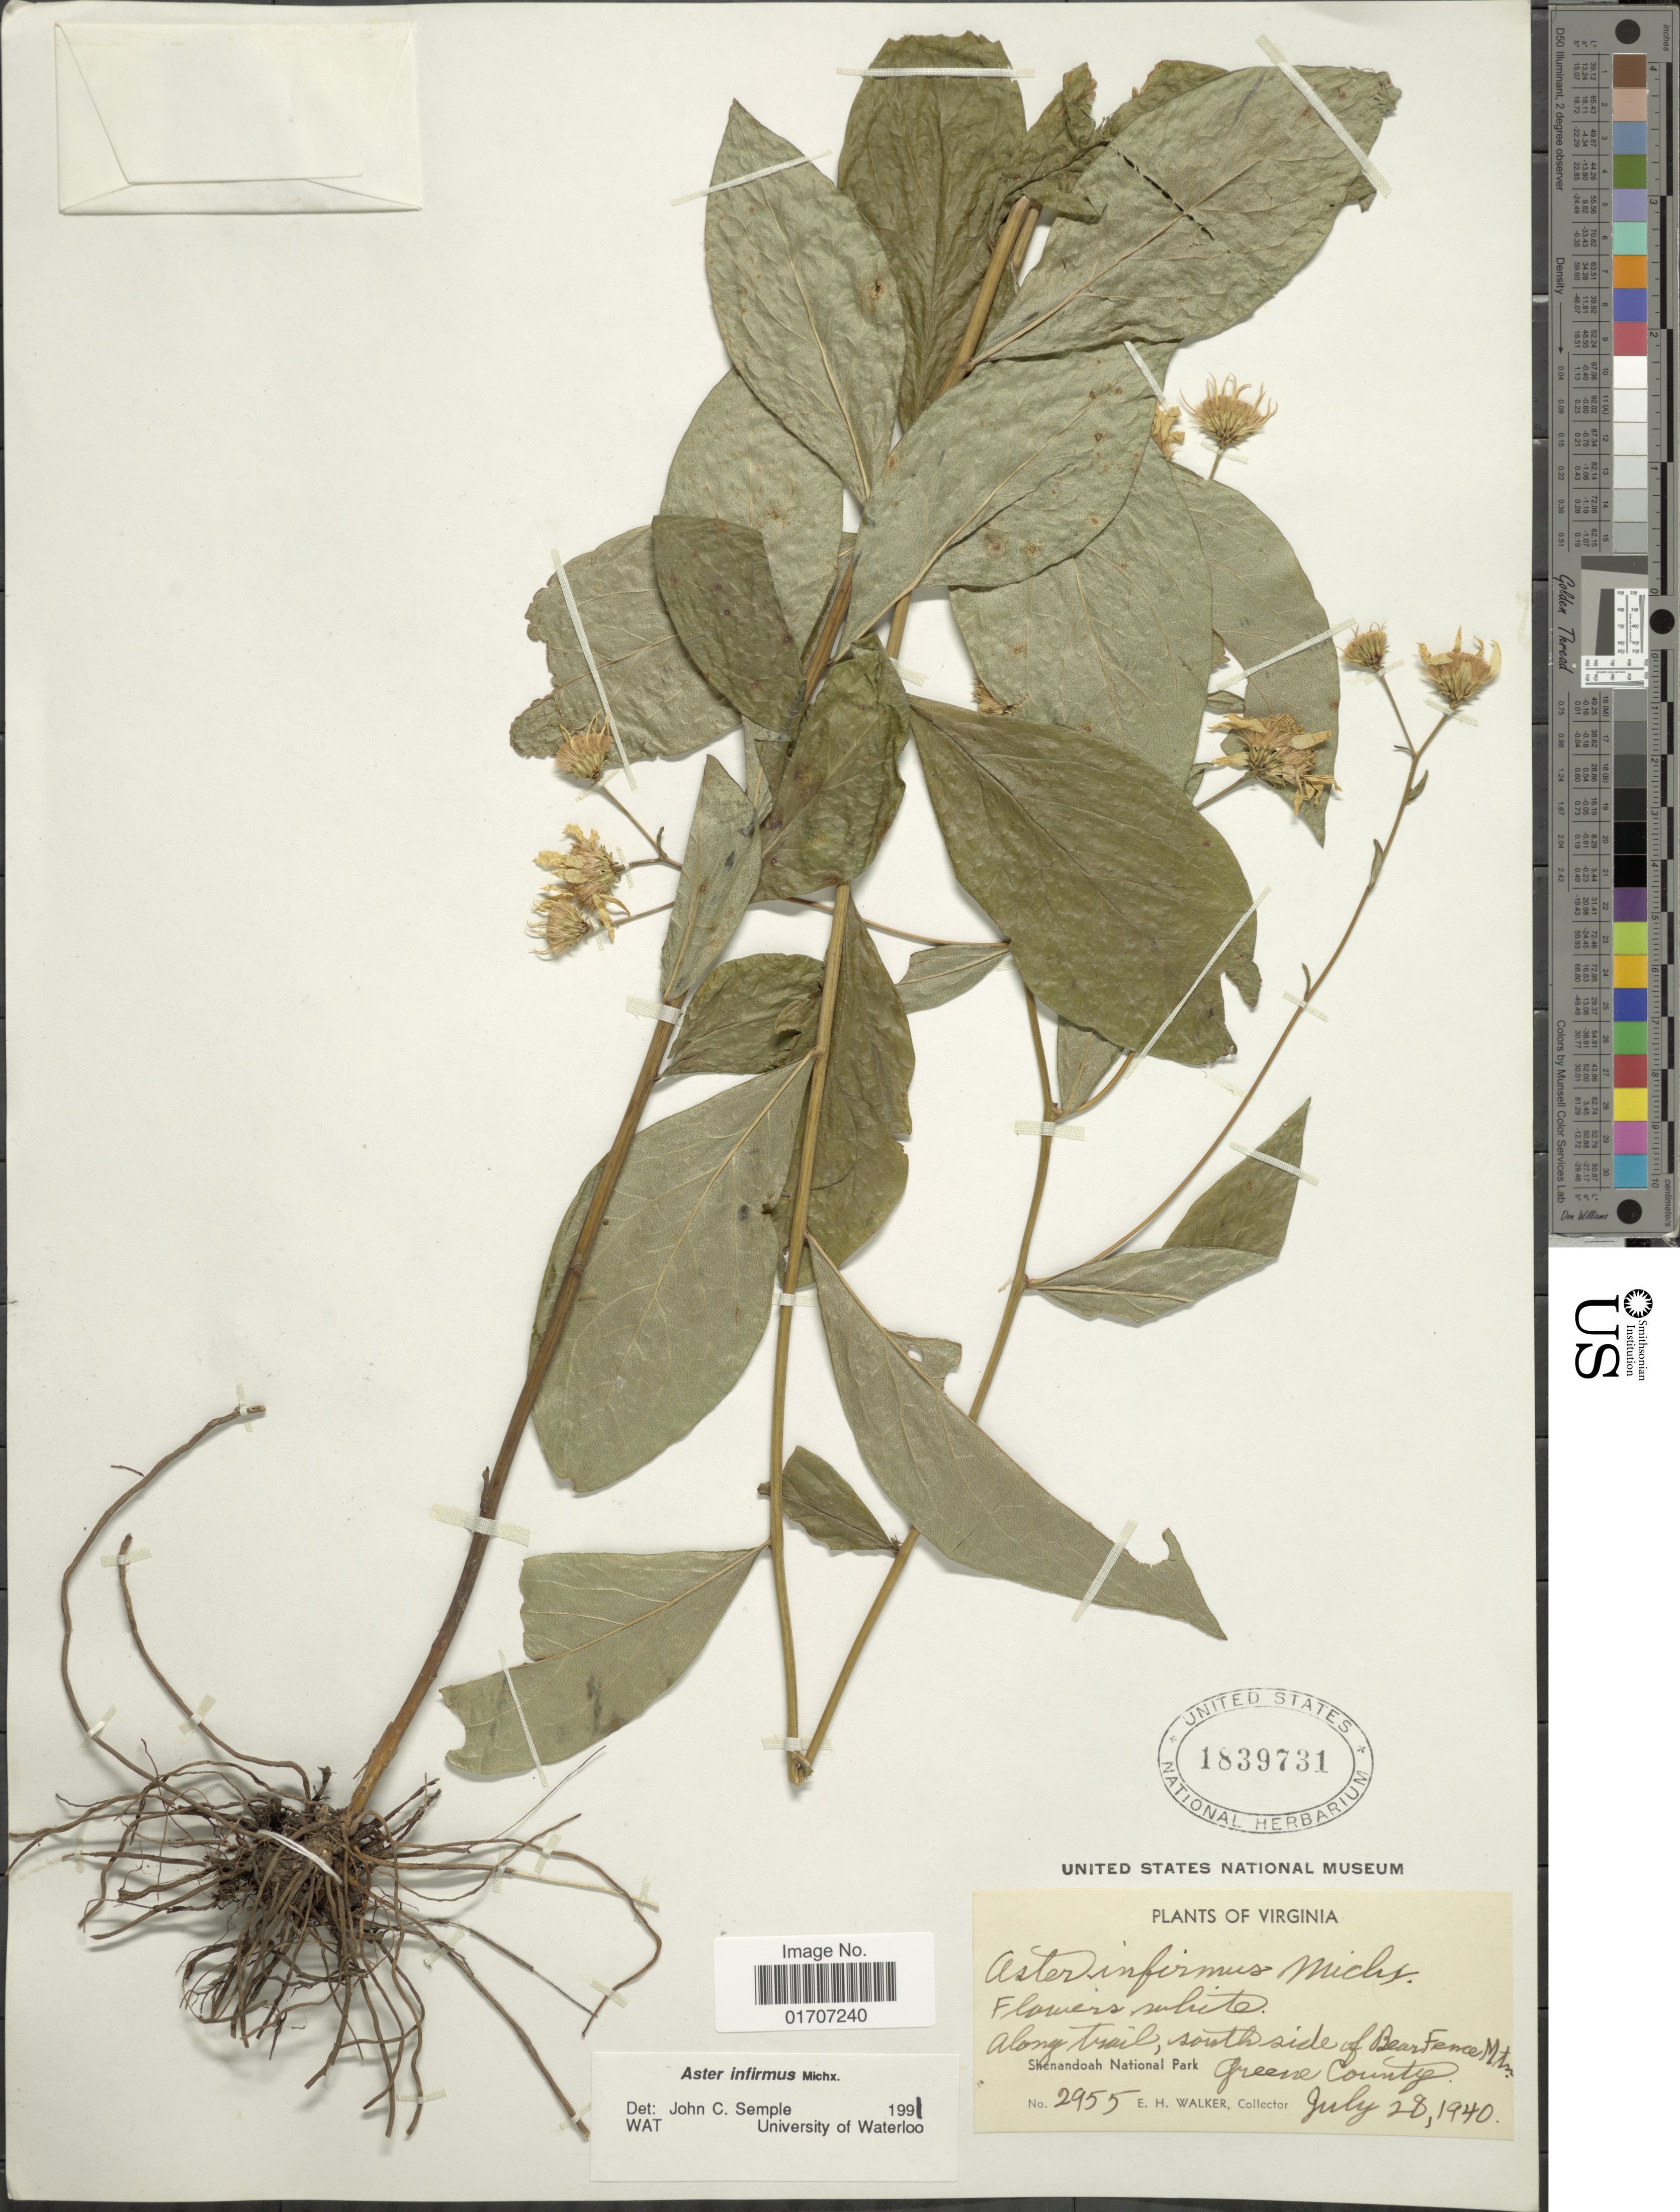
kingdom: Plantae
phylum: Tracheophyta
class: Magnoliopsida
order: Asterales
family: Asteraceae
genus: Doellingeria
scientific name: Doellingeria infirma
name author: (Michx.) Greene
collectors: E. H. Walker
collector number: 2955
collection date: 1940-07-28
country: United States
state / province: Virginia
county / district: Greene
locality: Along trail, south side of Bear Fence Mtn, Shenandoah National Park, Greene County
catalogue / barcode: US 1839731